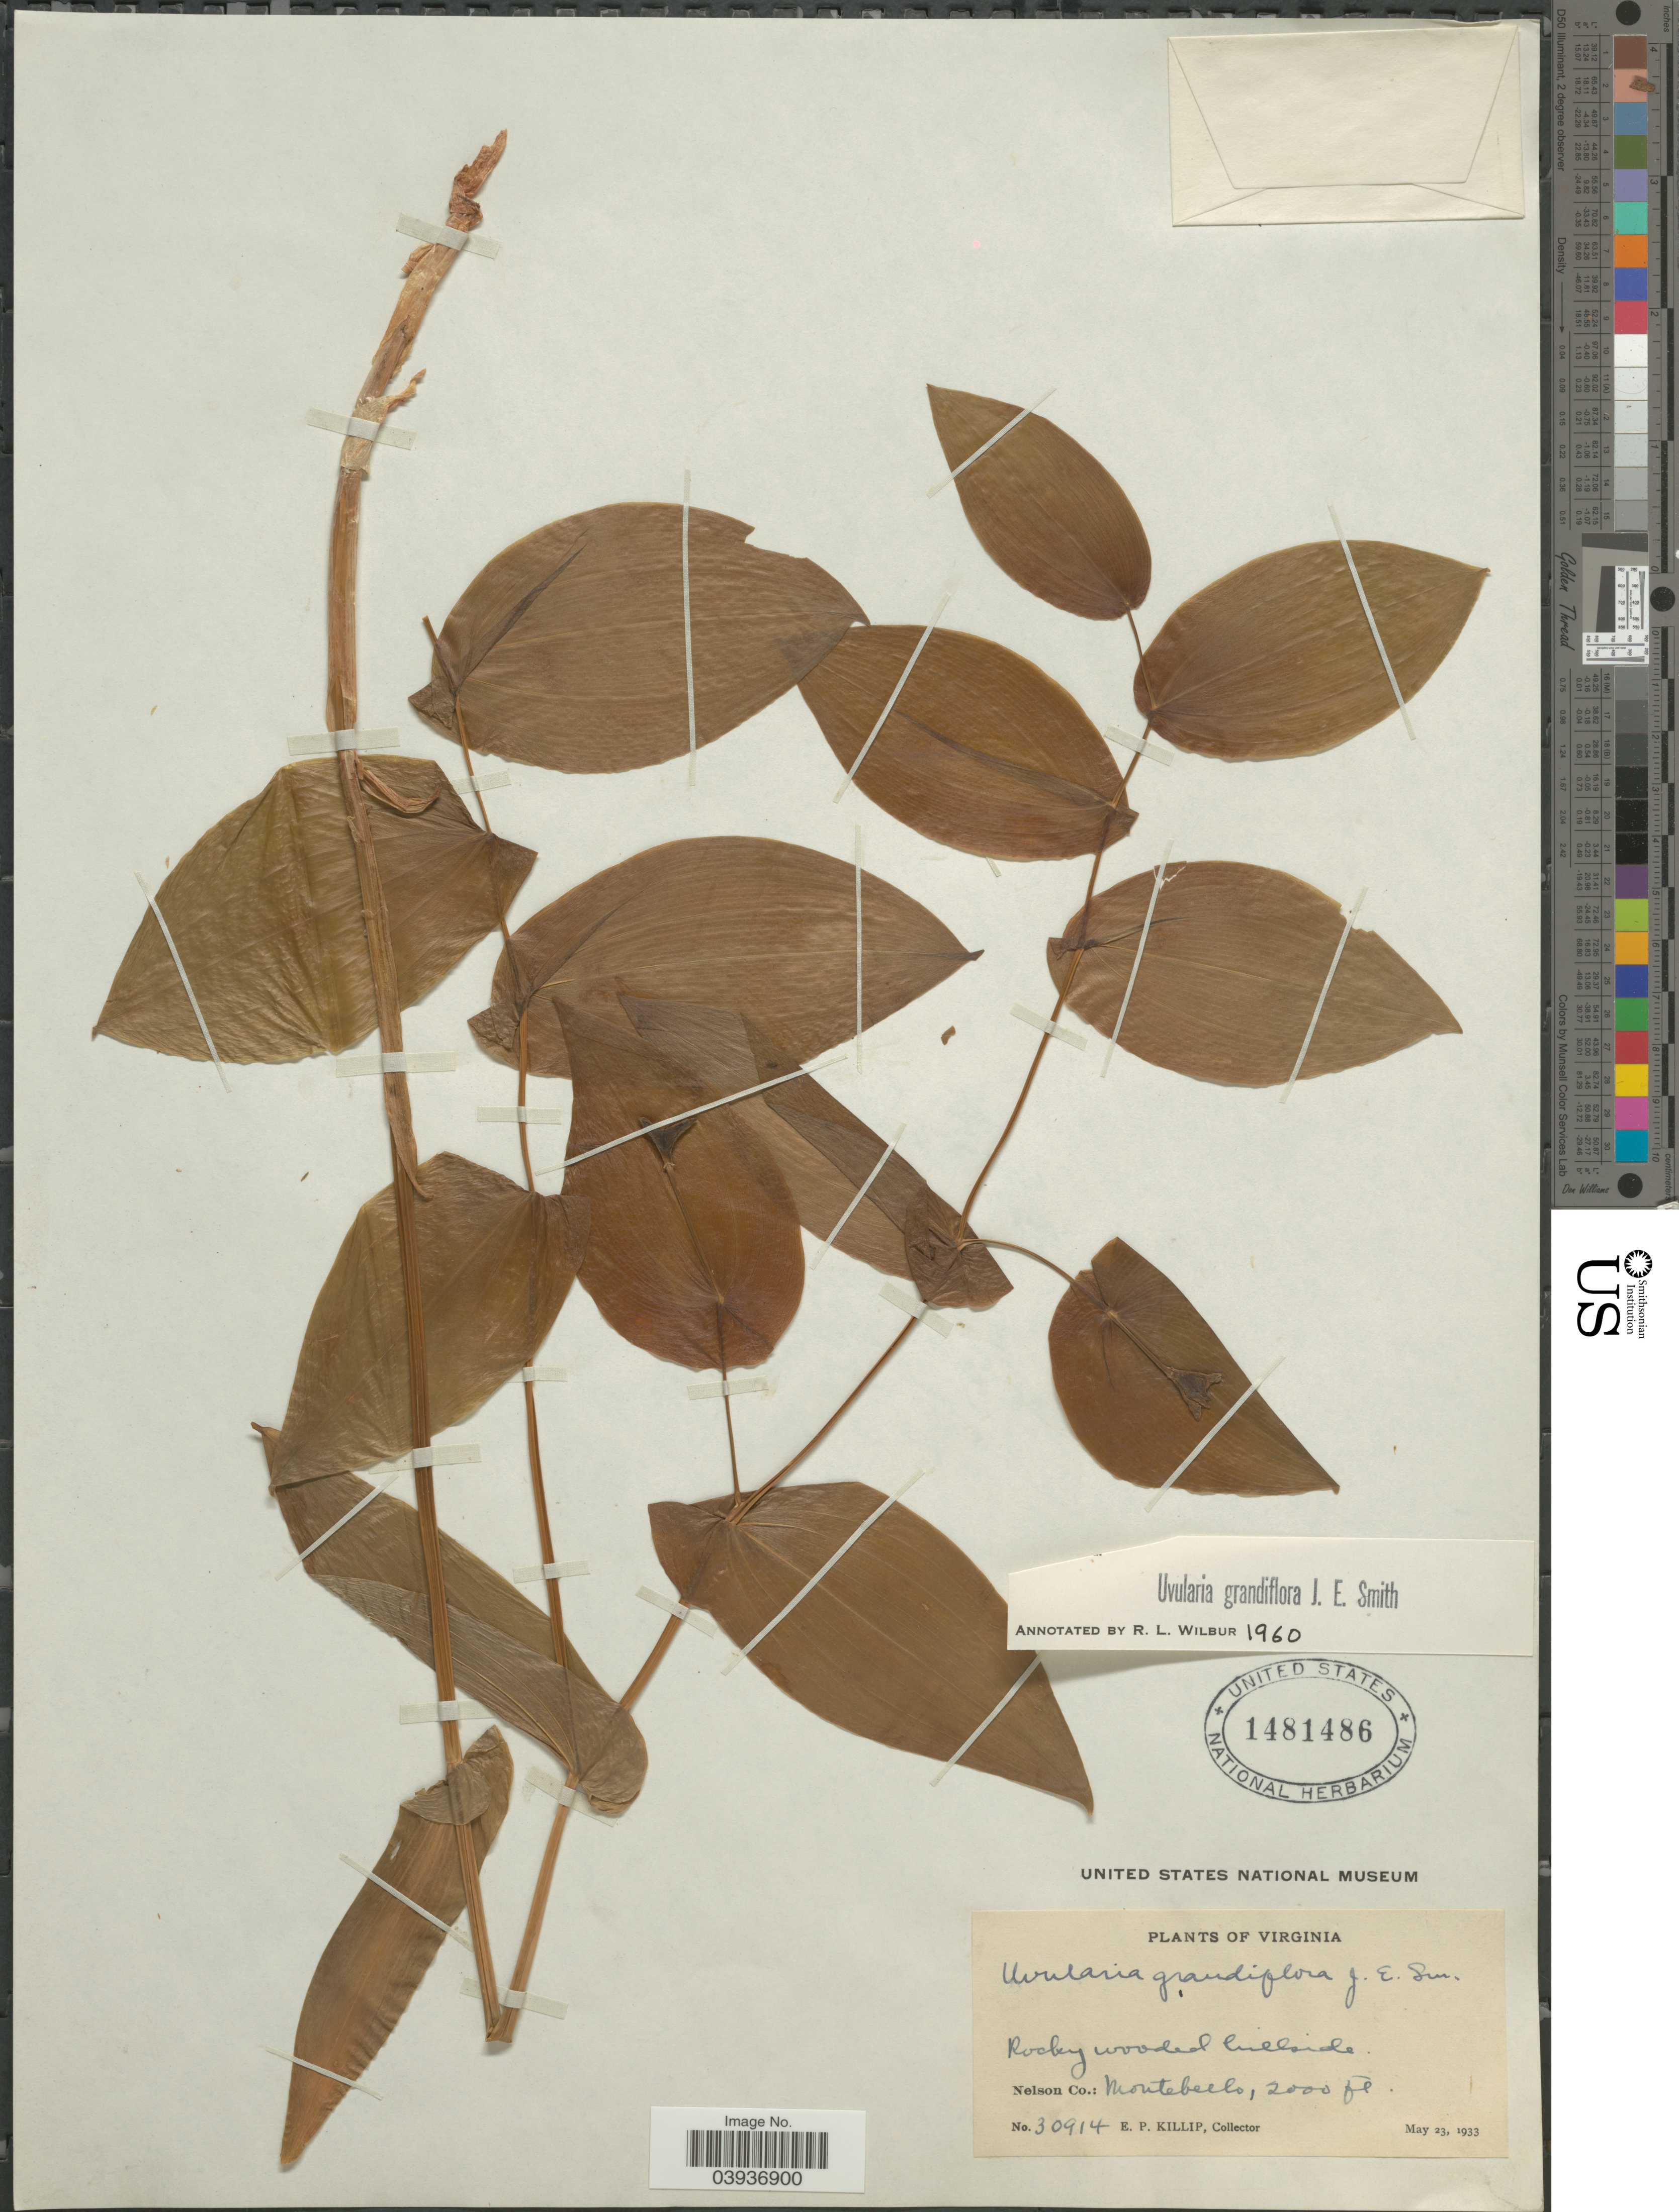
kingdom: Plantae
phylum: Tracheophyta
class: Liliopsida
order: Liliales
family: Colchicaceae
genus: Uvularia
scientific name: Uvularia grandiflora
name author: Sm.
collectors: E. P. Killip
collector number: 30914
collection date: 1933-05-23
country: United States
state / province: Virginia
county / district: Nelson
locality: Nelson Co.: Montebeels.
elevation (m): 610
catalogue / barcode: US 1481486